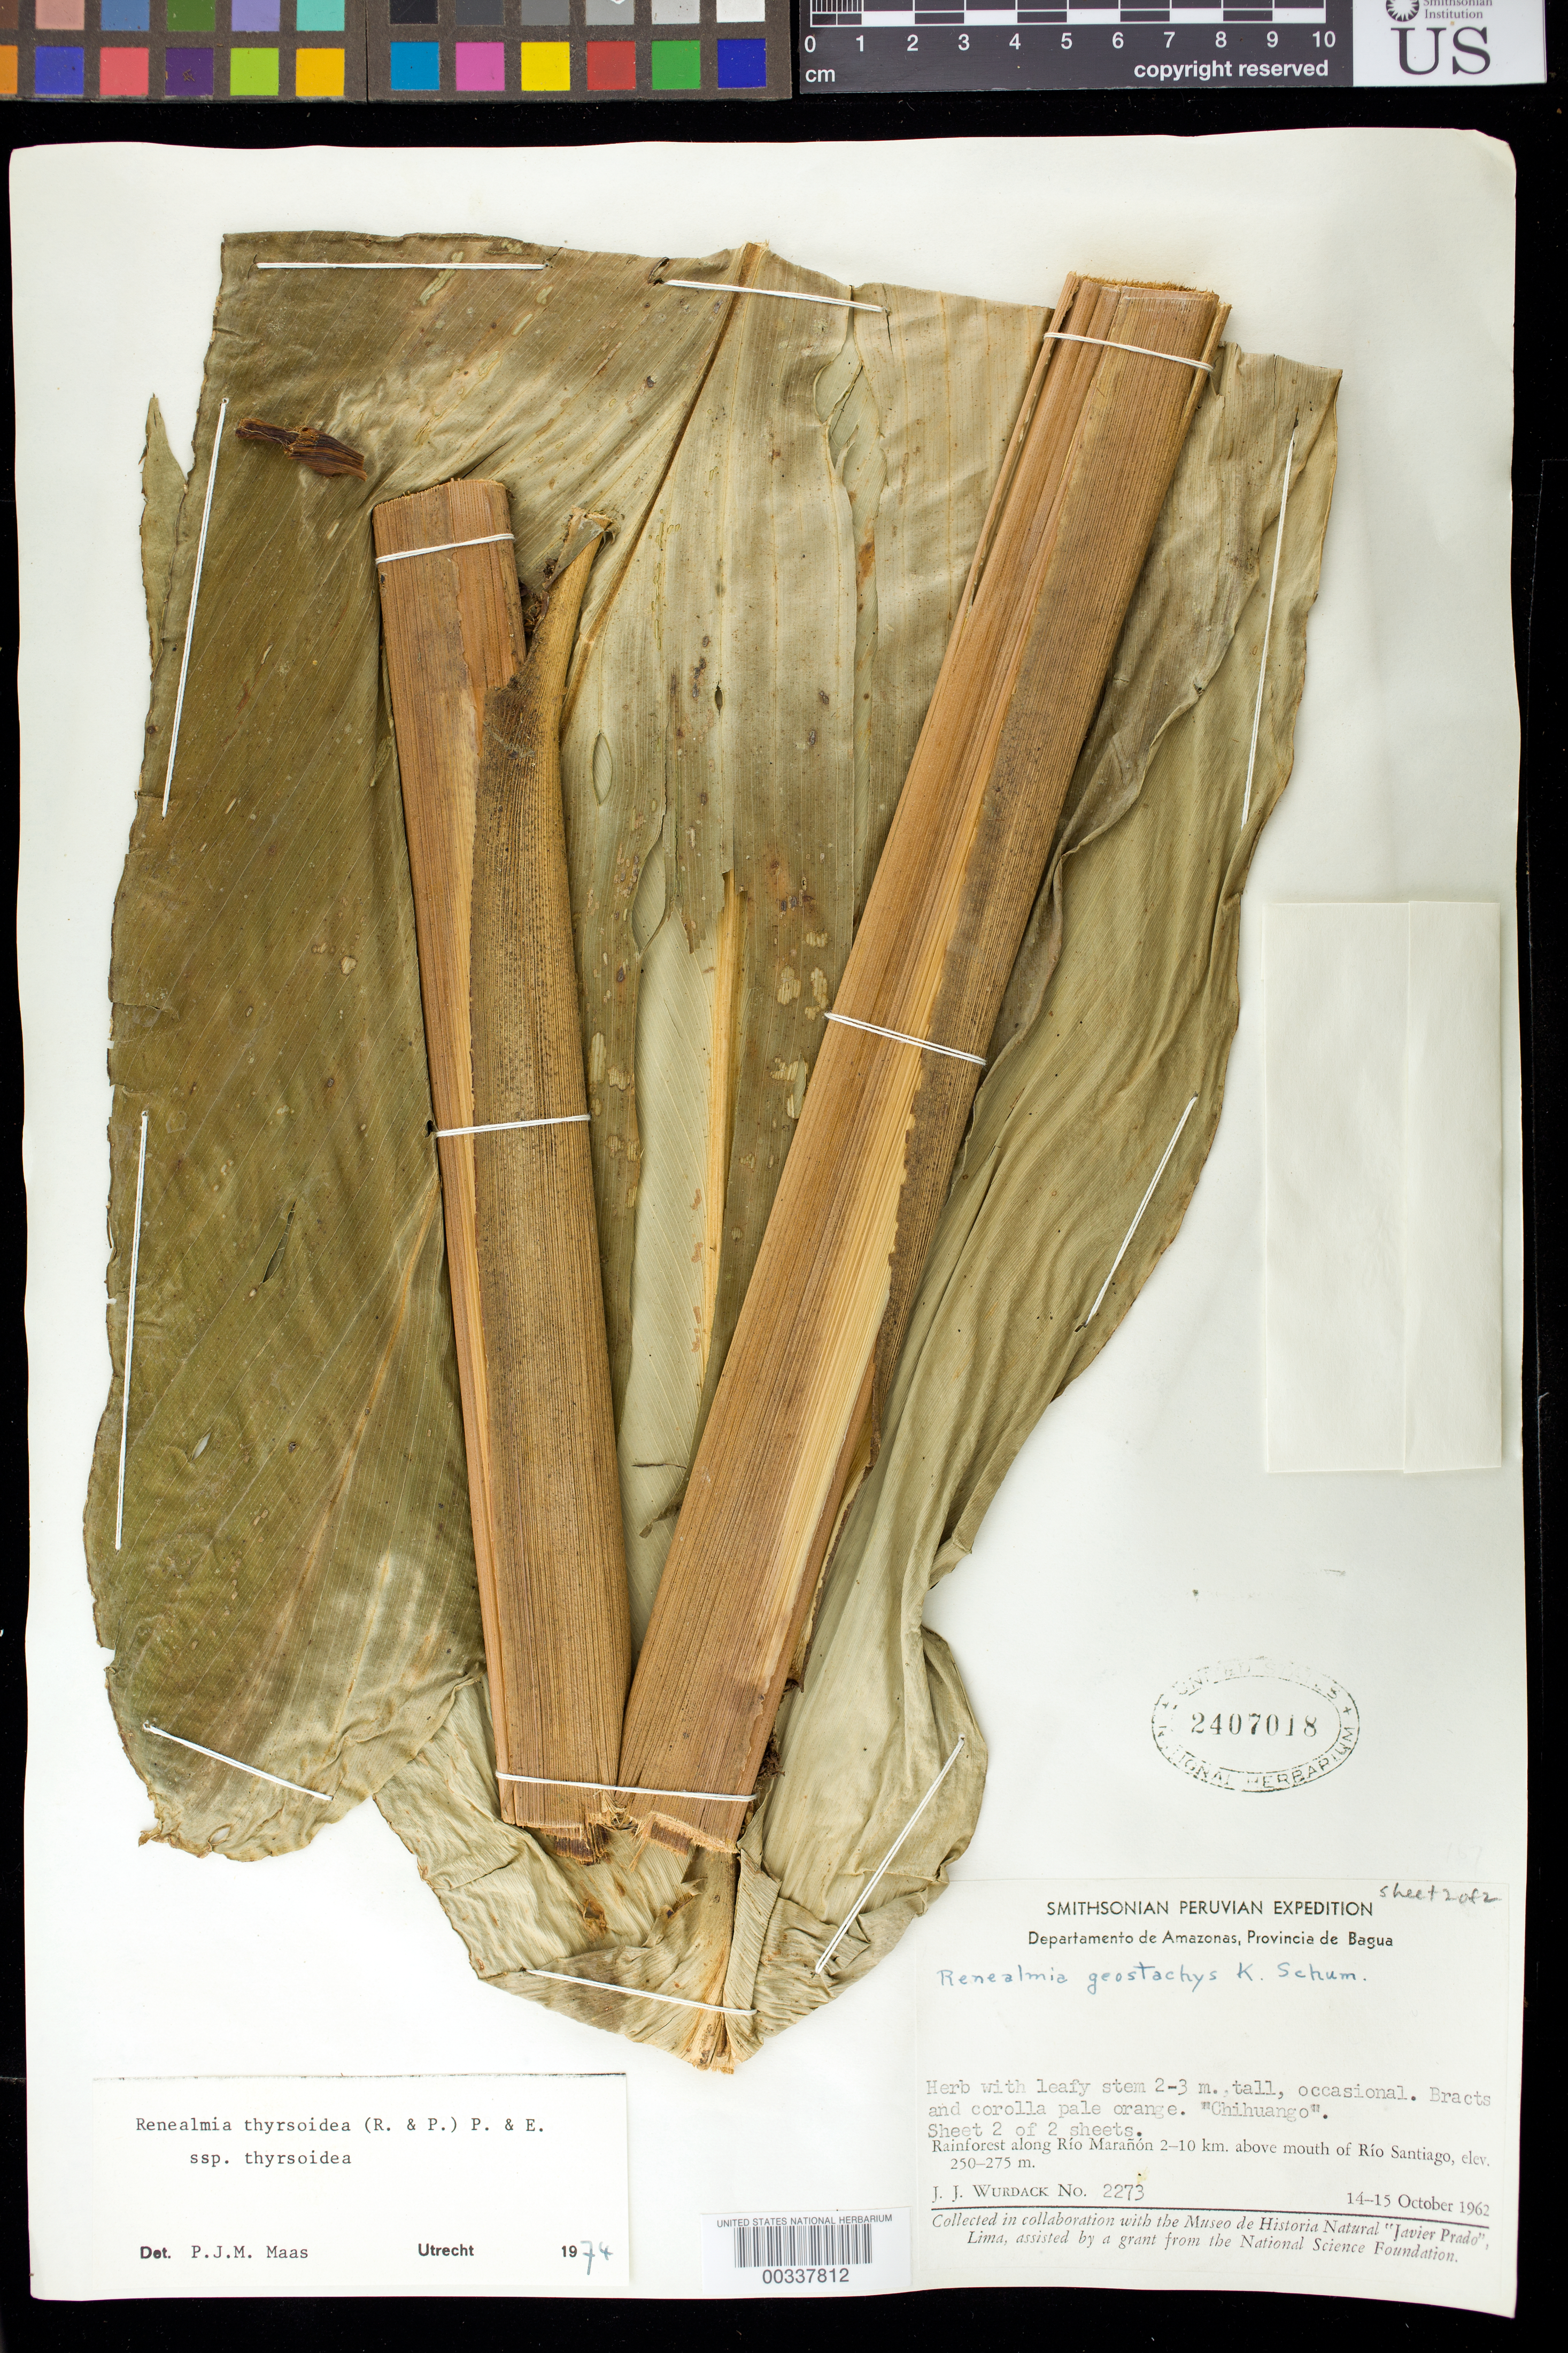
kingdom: Plantae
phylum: Tracheophyta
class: Liliopsida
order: Zingiberales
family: Zingiberaceae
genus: Renealmia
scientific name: Renealmia thyrsoidea subsp. thyrsoidea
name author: (Ruiz & Pav.) Poepp. & Endl.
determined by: Maas, Paul J. M.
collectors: J. J. Wurdack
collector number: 2273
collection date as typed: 14 Oct 1962 to 15 Oct 1962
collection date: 1962-10-14/1962-10-15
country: Peru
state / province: Amazonas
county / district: Bagua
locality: rainforest along Río Maranon, 2 - 10 km above mouth of Río Santiago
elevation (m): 250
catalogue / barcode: US 2407018